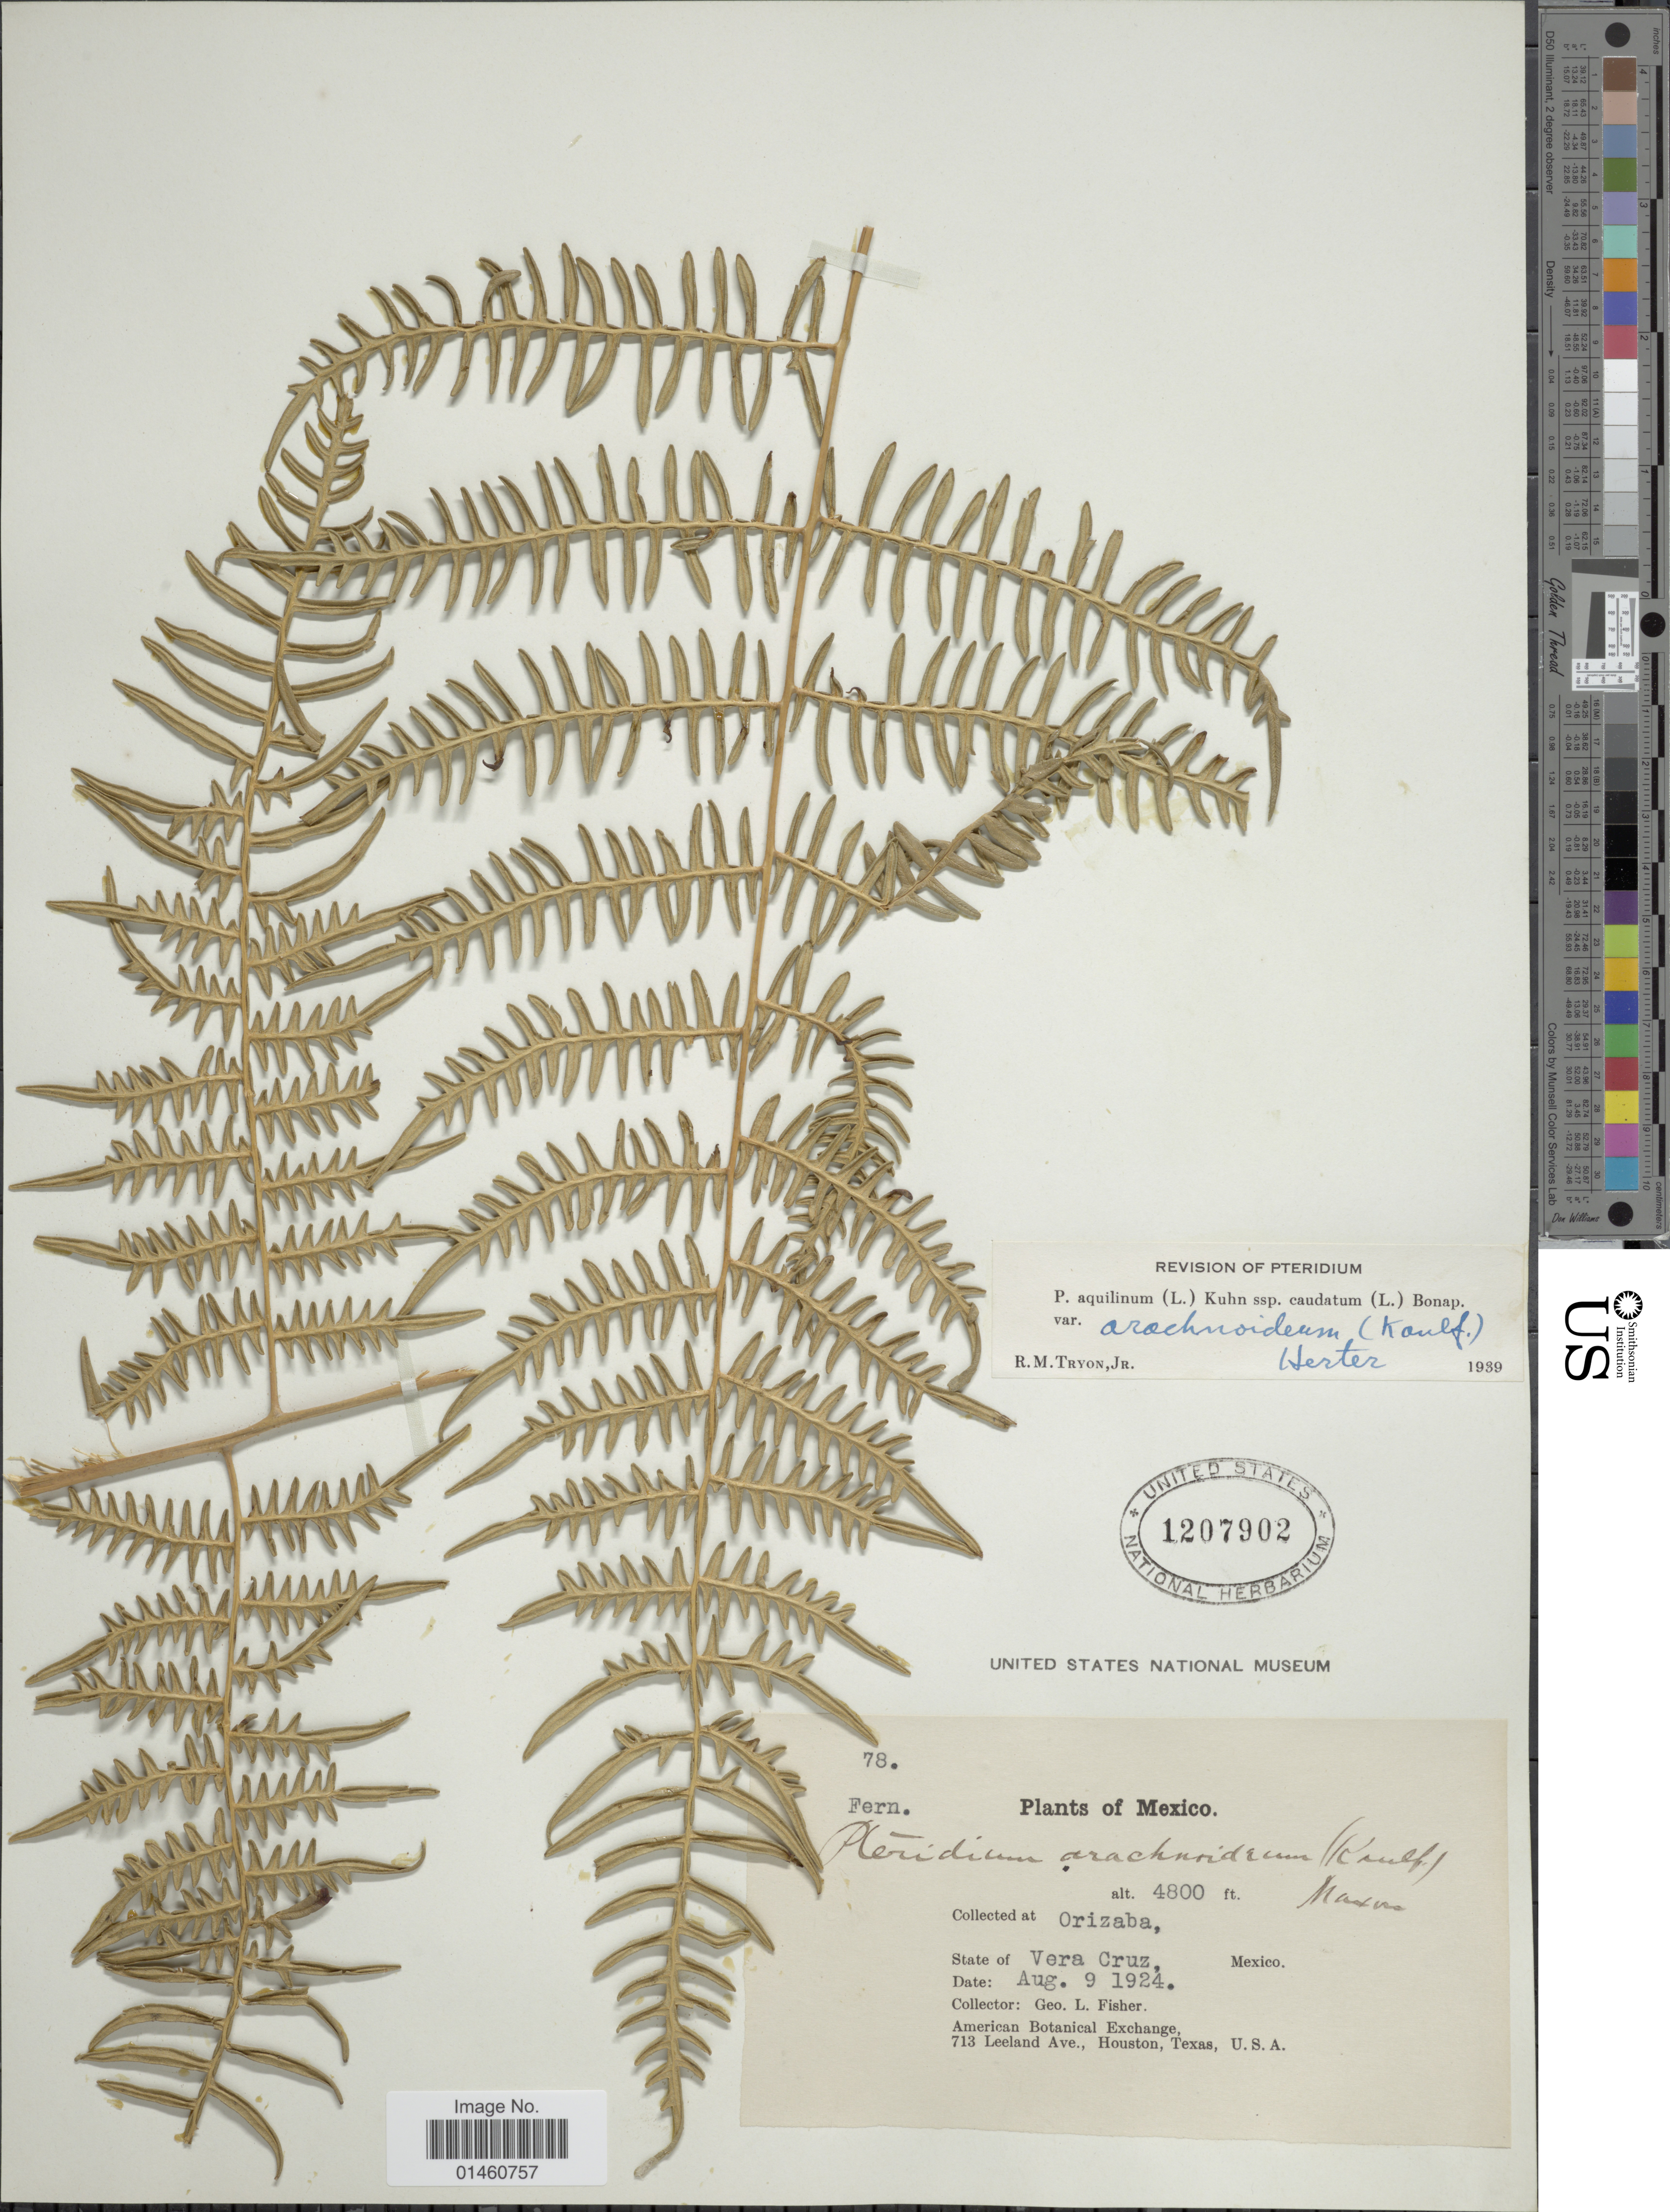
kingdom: Plantae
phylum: Tracheophyta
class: Polypodiopsida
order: Polypodiales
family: Dennstaedtiaceae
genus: Pteridium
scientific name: Pteridium aquilinum var. arachnoideum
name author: (Kaulf.) Herter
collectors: G. L. Fisher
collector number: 78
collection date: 1924-08-09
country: Mexico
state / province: Veracruz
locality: Orizaba, Vera Cruz.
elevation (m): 1463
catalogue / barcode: US 1207902